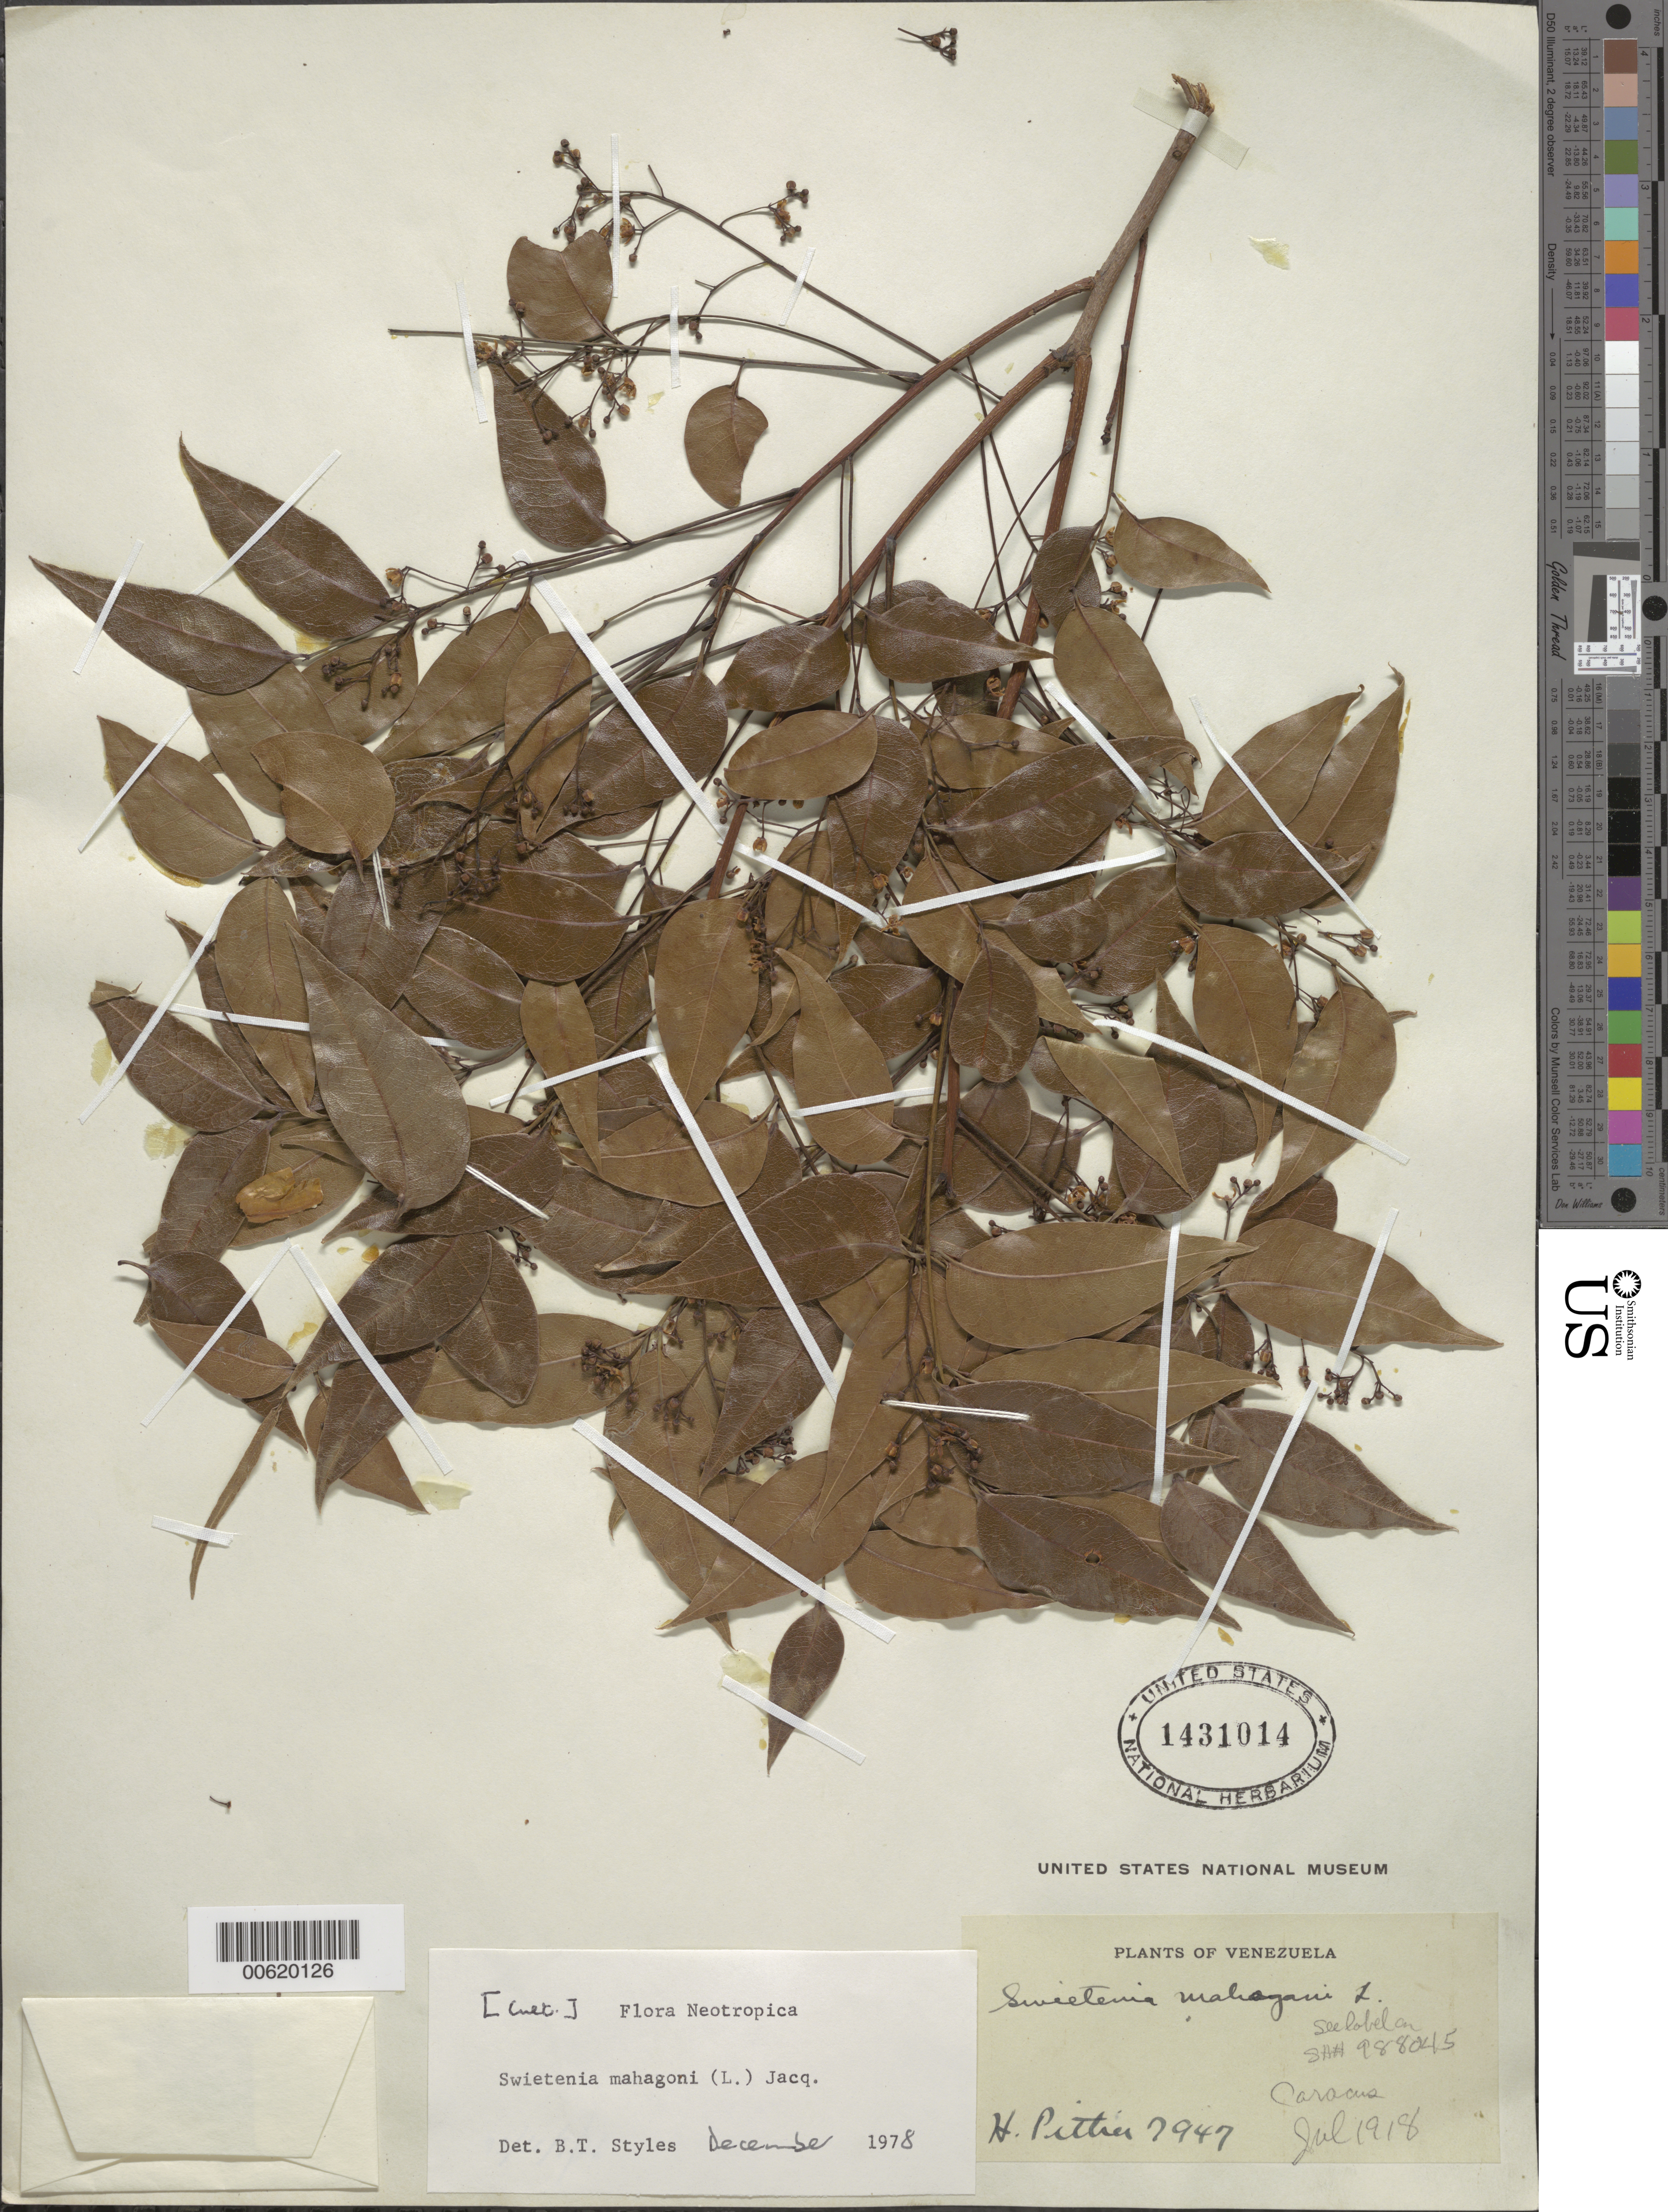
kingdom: Plantae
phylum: Tracheophyta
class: Magnoliopsida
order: Sapindales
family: Meliaceae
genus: Swietenia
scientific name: Swietenia mahagoni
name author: (L.) Jacq.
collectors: H. F. Pittier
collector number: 7947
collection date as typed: Jul 1918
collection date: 1918-07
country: Venezuela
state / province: Distrito Federal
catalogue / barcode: US 1431014